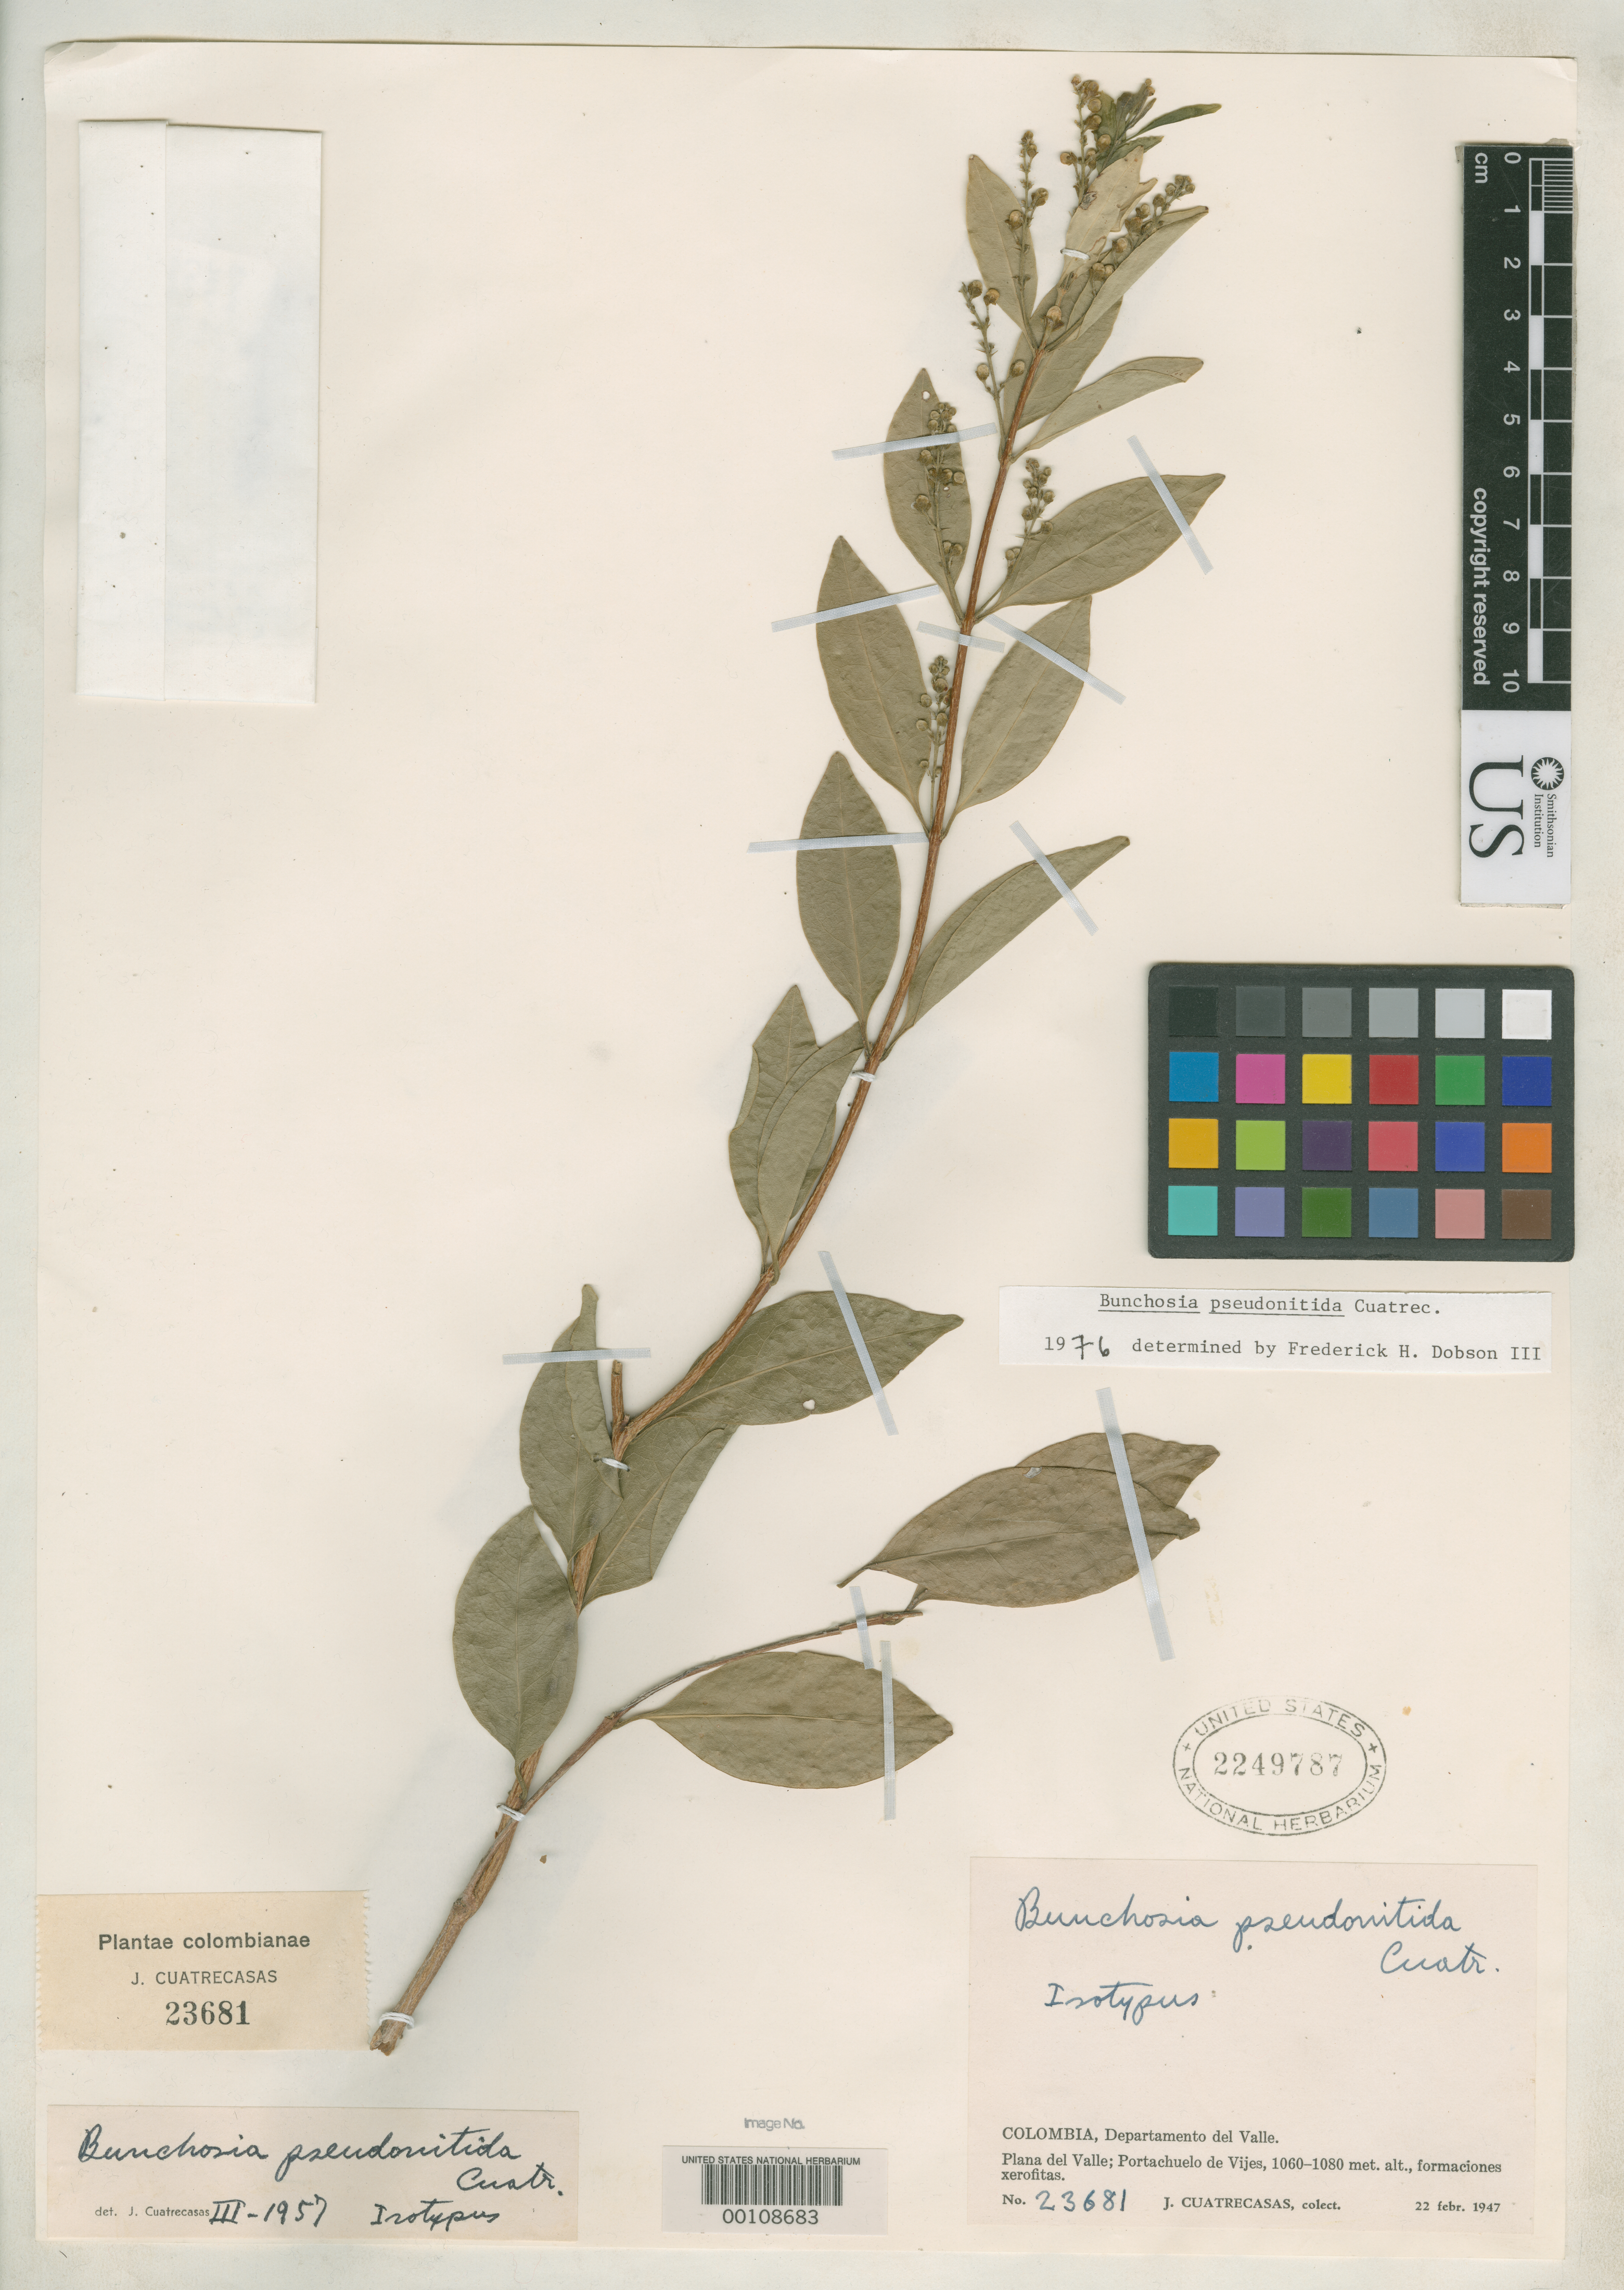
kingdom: Plantae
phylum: Tracheophyta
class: Magnoliopsida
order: Malpighiales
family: Malpighiaceae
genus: Bunchosia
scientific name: Bunchosia pseudonitida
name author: Cuatrec.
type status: Isotype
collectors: J. Cuatrecasas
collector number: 23681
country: Colombia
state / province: Valle del Cauca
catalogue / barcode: US 2249787